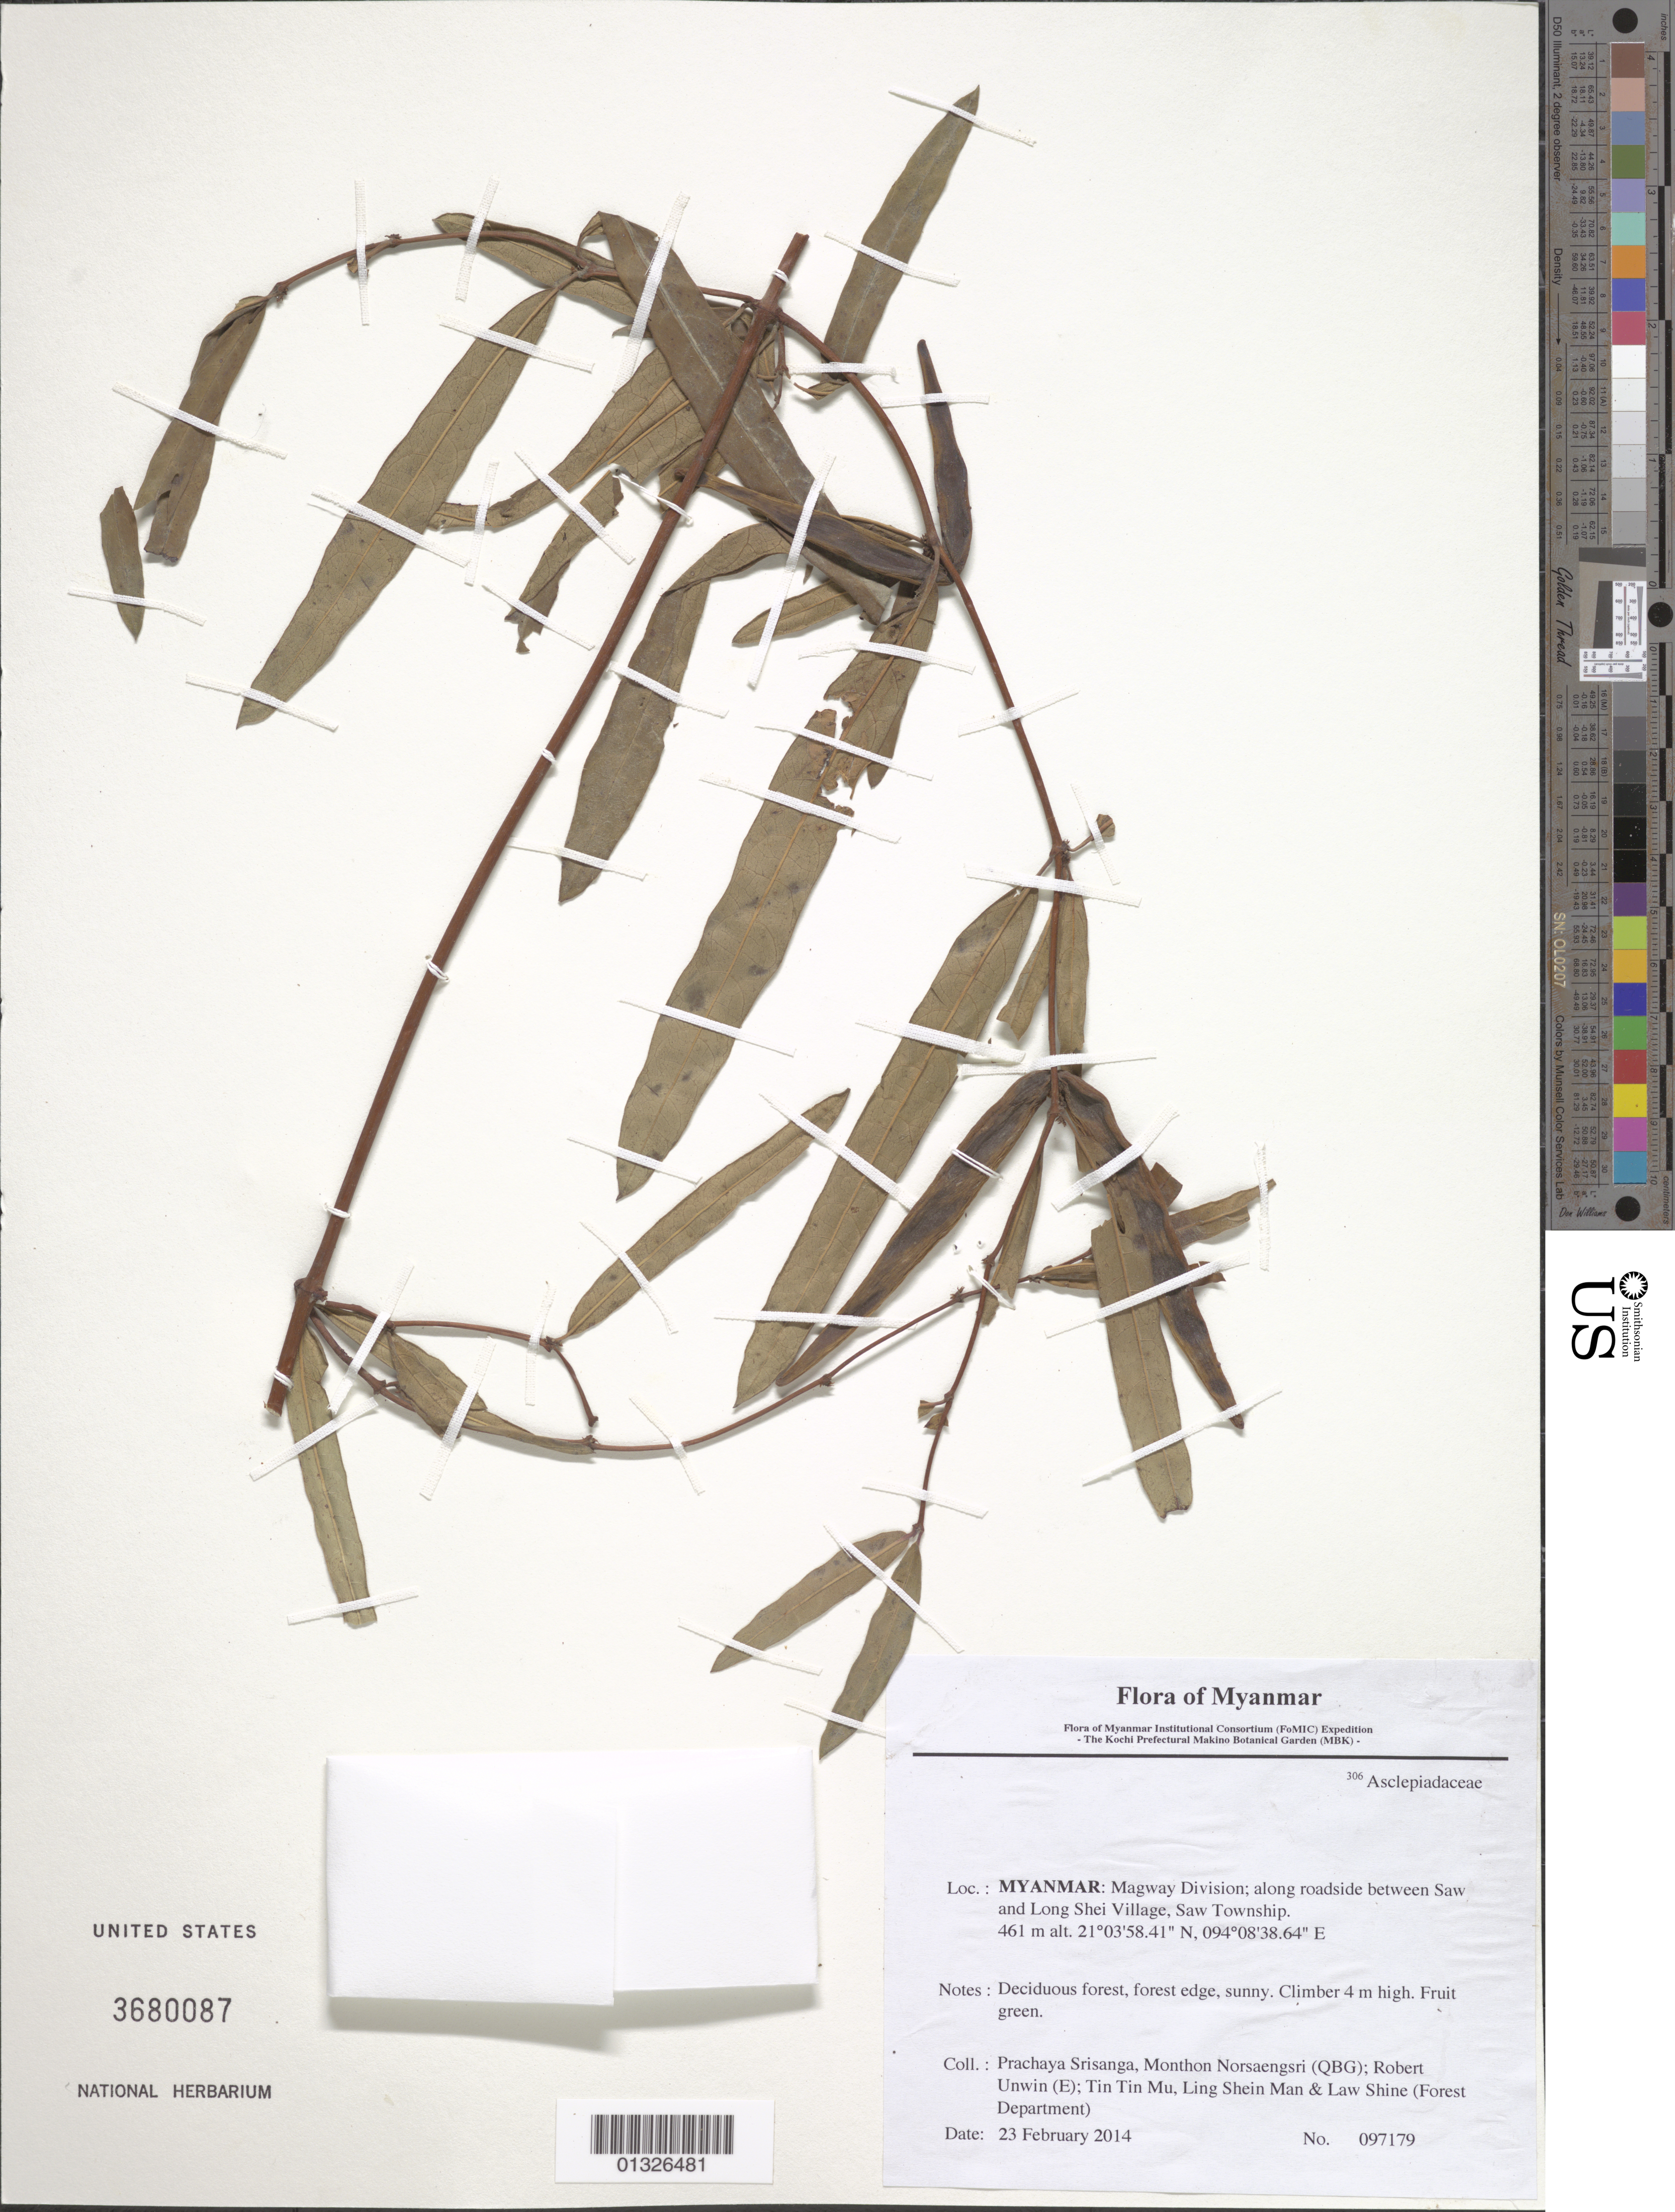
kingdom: Plantae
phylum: Tracheophyta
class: Magnoliopsida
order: Gentianales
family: Apocynaceae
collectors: P. Srisanga, M. Norsaengsri, R. Unwin, Tin Tin Mu, Ling Shein Man & L. Shine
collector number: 97179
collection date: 2014-02-23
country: Myanmar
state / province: Chin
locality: Along roadside between Saw and Long Shei Village, Saw Township.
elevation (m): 461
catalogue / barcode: US 3680087